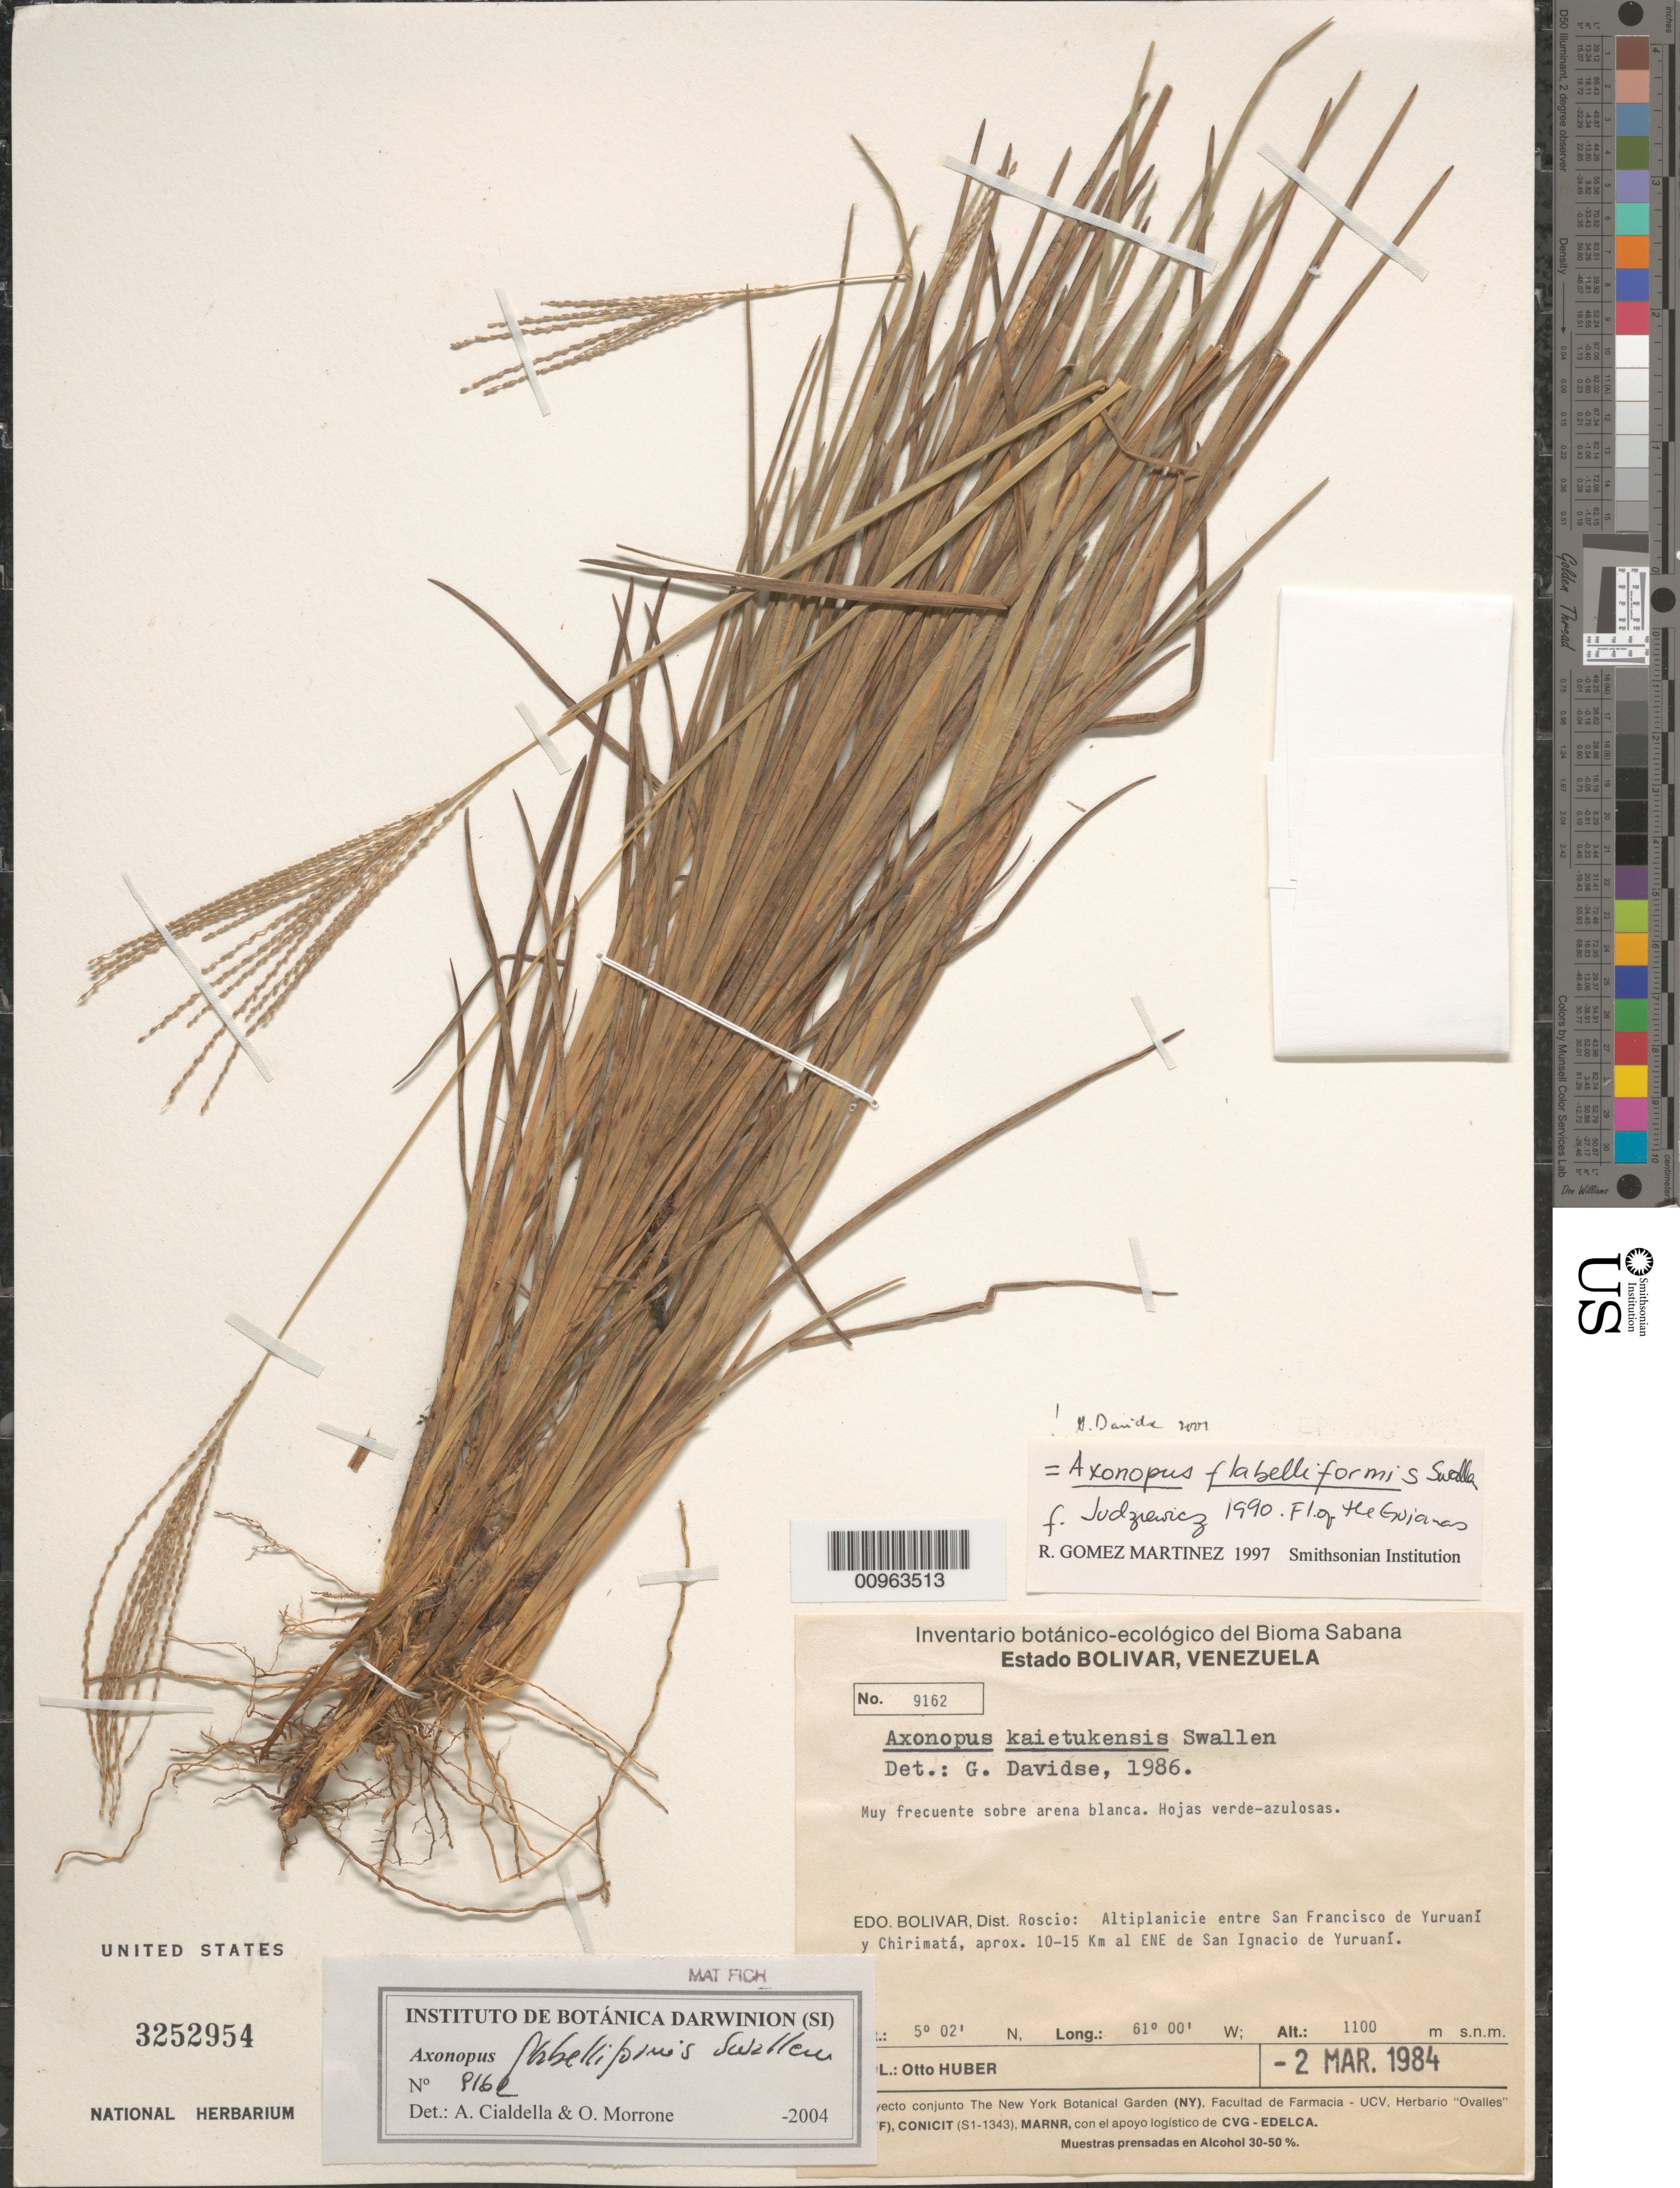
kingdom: Plantae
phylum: Tracheophyta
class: Liliopsida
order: Poales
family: Poaceae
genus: Axonopus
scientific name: Axonopus flabelliformis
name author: Swallen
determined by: Ciadella, A. M.; Morrone, O. N.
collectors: O. Huber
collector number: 9162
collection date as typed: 2-Mar-84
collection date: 1984-03-02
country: Venezuela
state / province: Bolívar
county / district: Roscio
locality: San Francisco de Yuruaní to Chirimatá, aprox 10-15km al ENE de San Ignacio de Yuruaní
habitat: Altiplanicie, arena blanca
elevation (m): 1100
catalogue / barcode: US 3252954